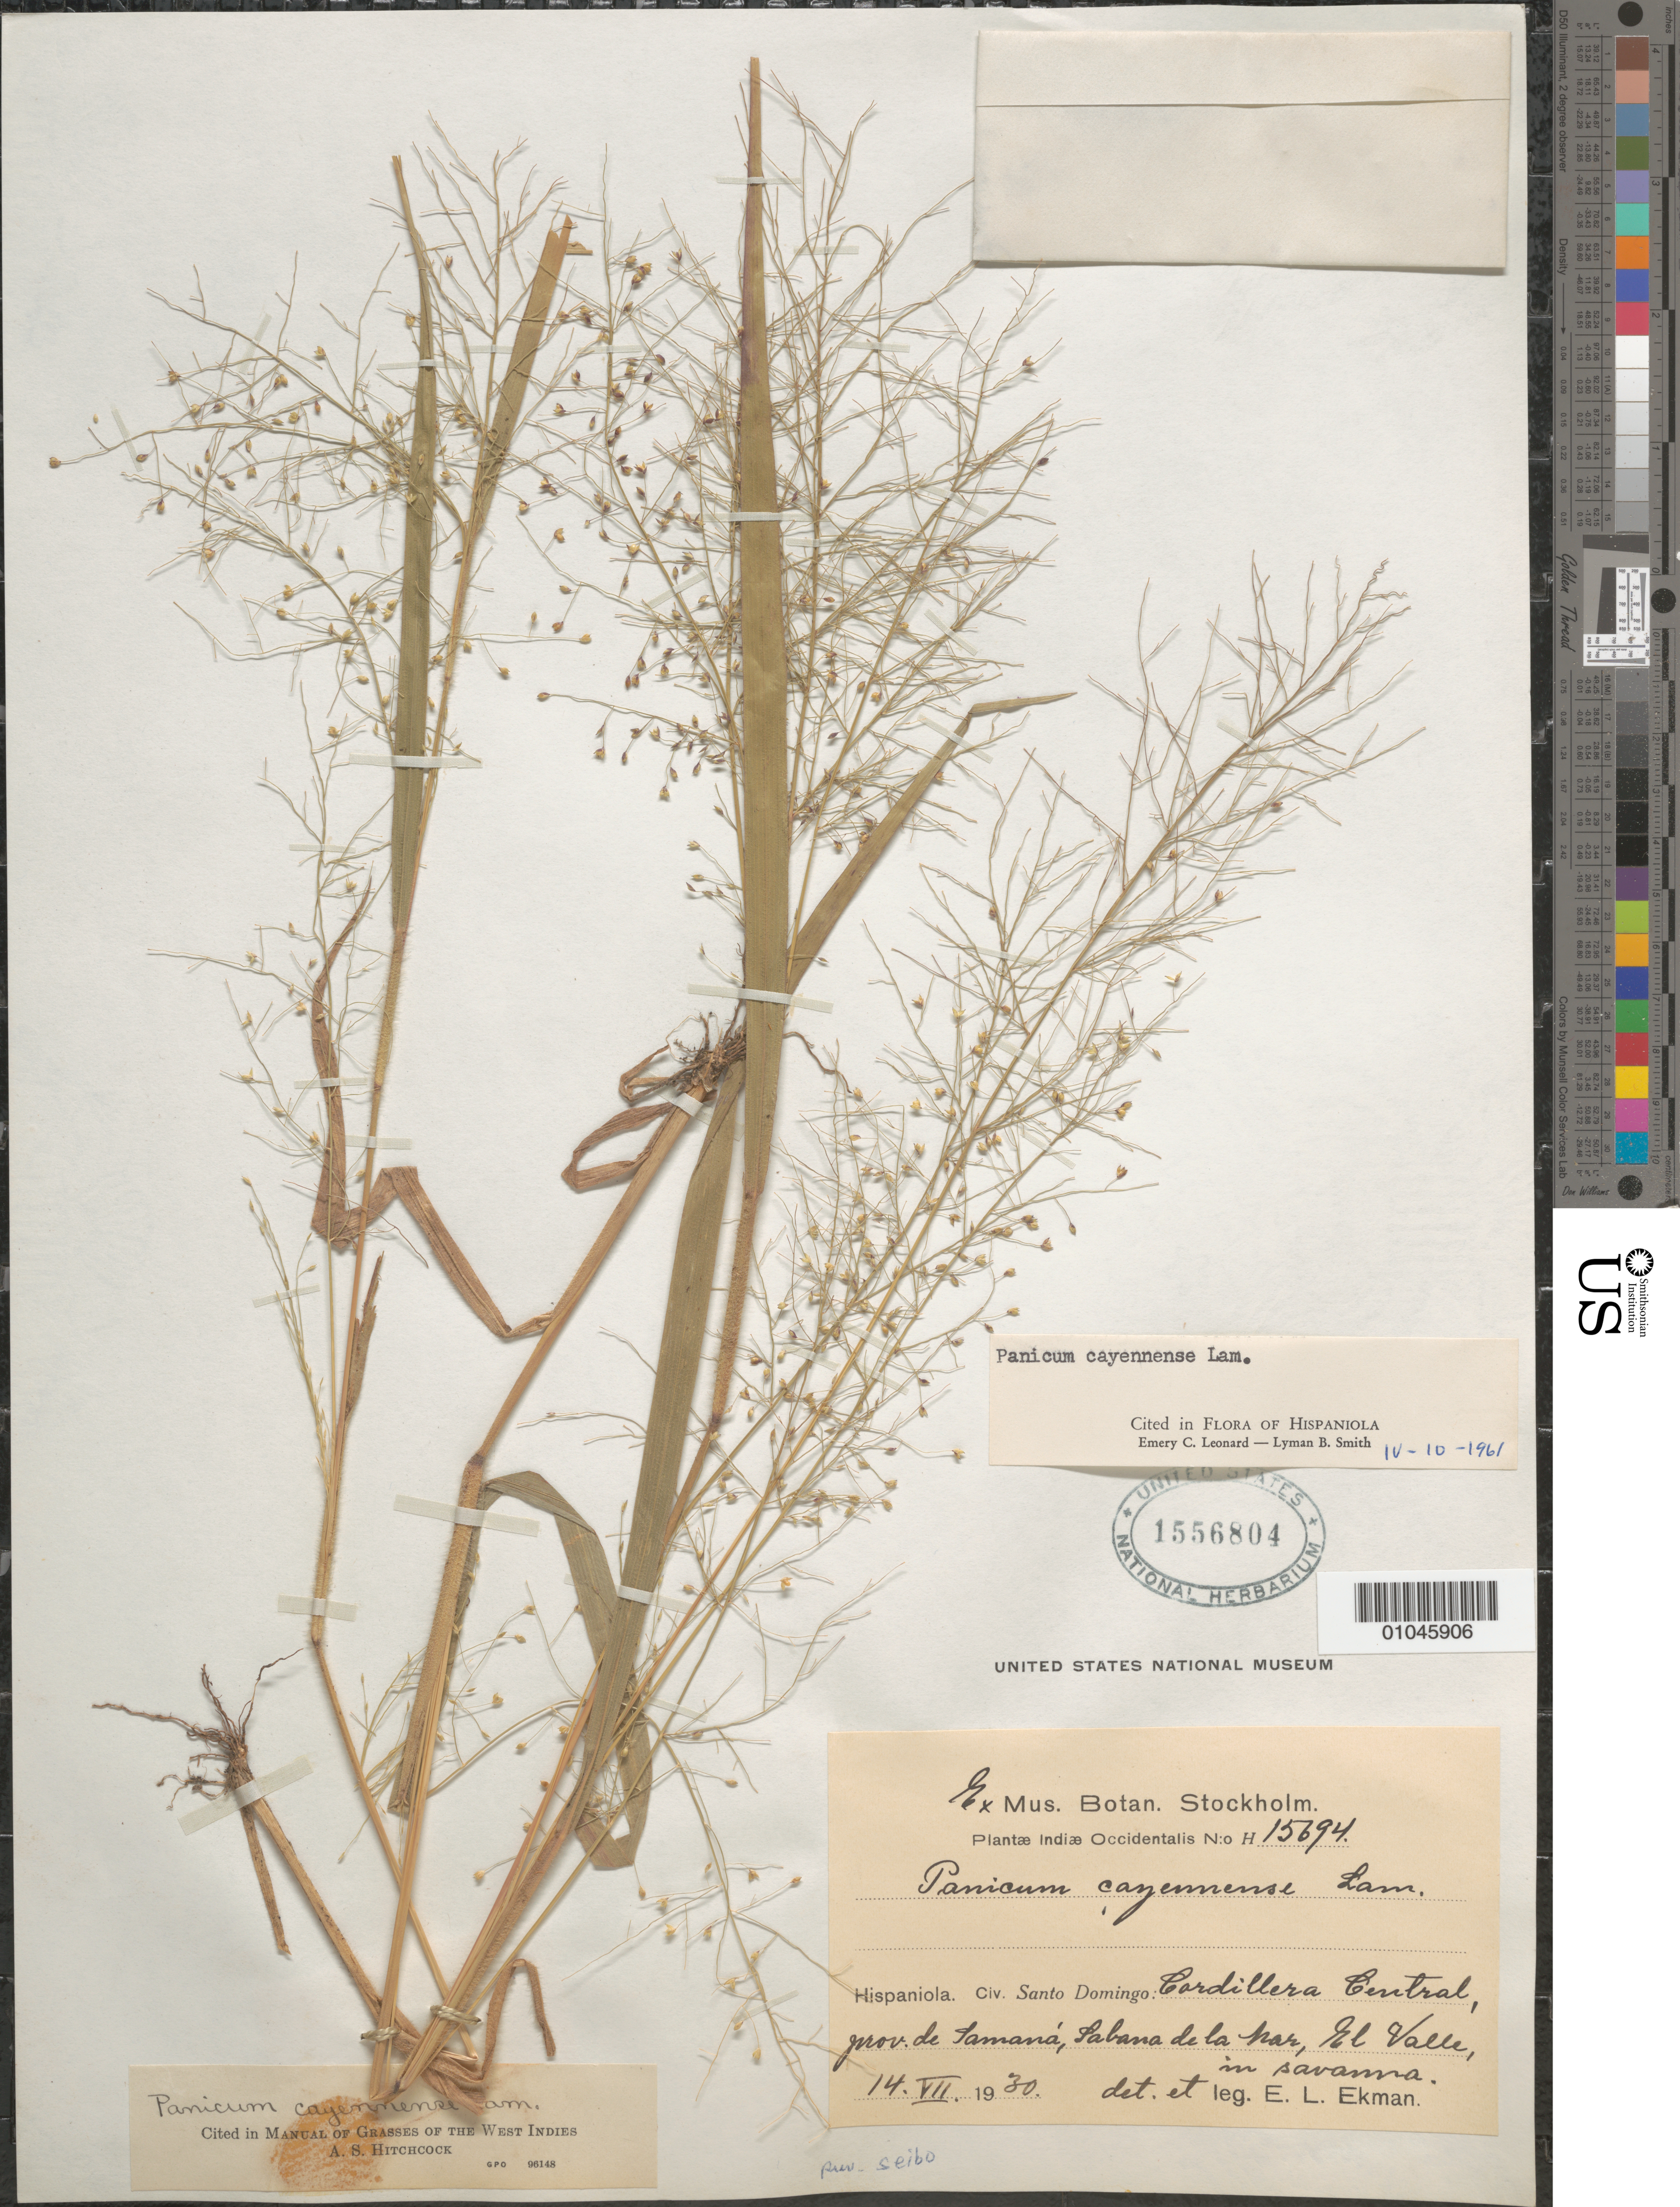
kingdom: Plantae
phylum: Tracheophyta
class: Liliopsida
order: Poales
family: Poaceae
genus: Panicum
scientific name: Panicum cayennense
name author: Lam.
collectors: E. L. Ekman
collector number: H 15694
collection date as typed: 14 Aug 1930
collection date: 1930-08-14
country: Dominican Republic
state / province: Distrito Nacional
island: Hispaniola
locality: Cardillera Central, Prov de Samana. Sabana de la par. El Valle in savanna.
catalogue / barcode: US 1556804